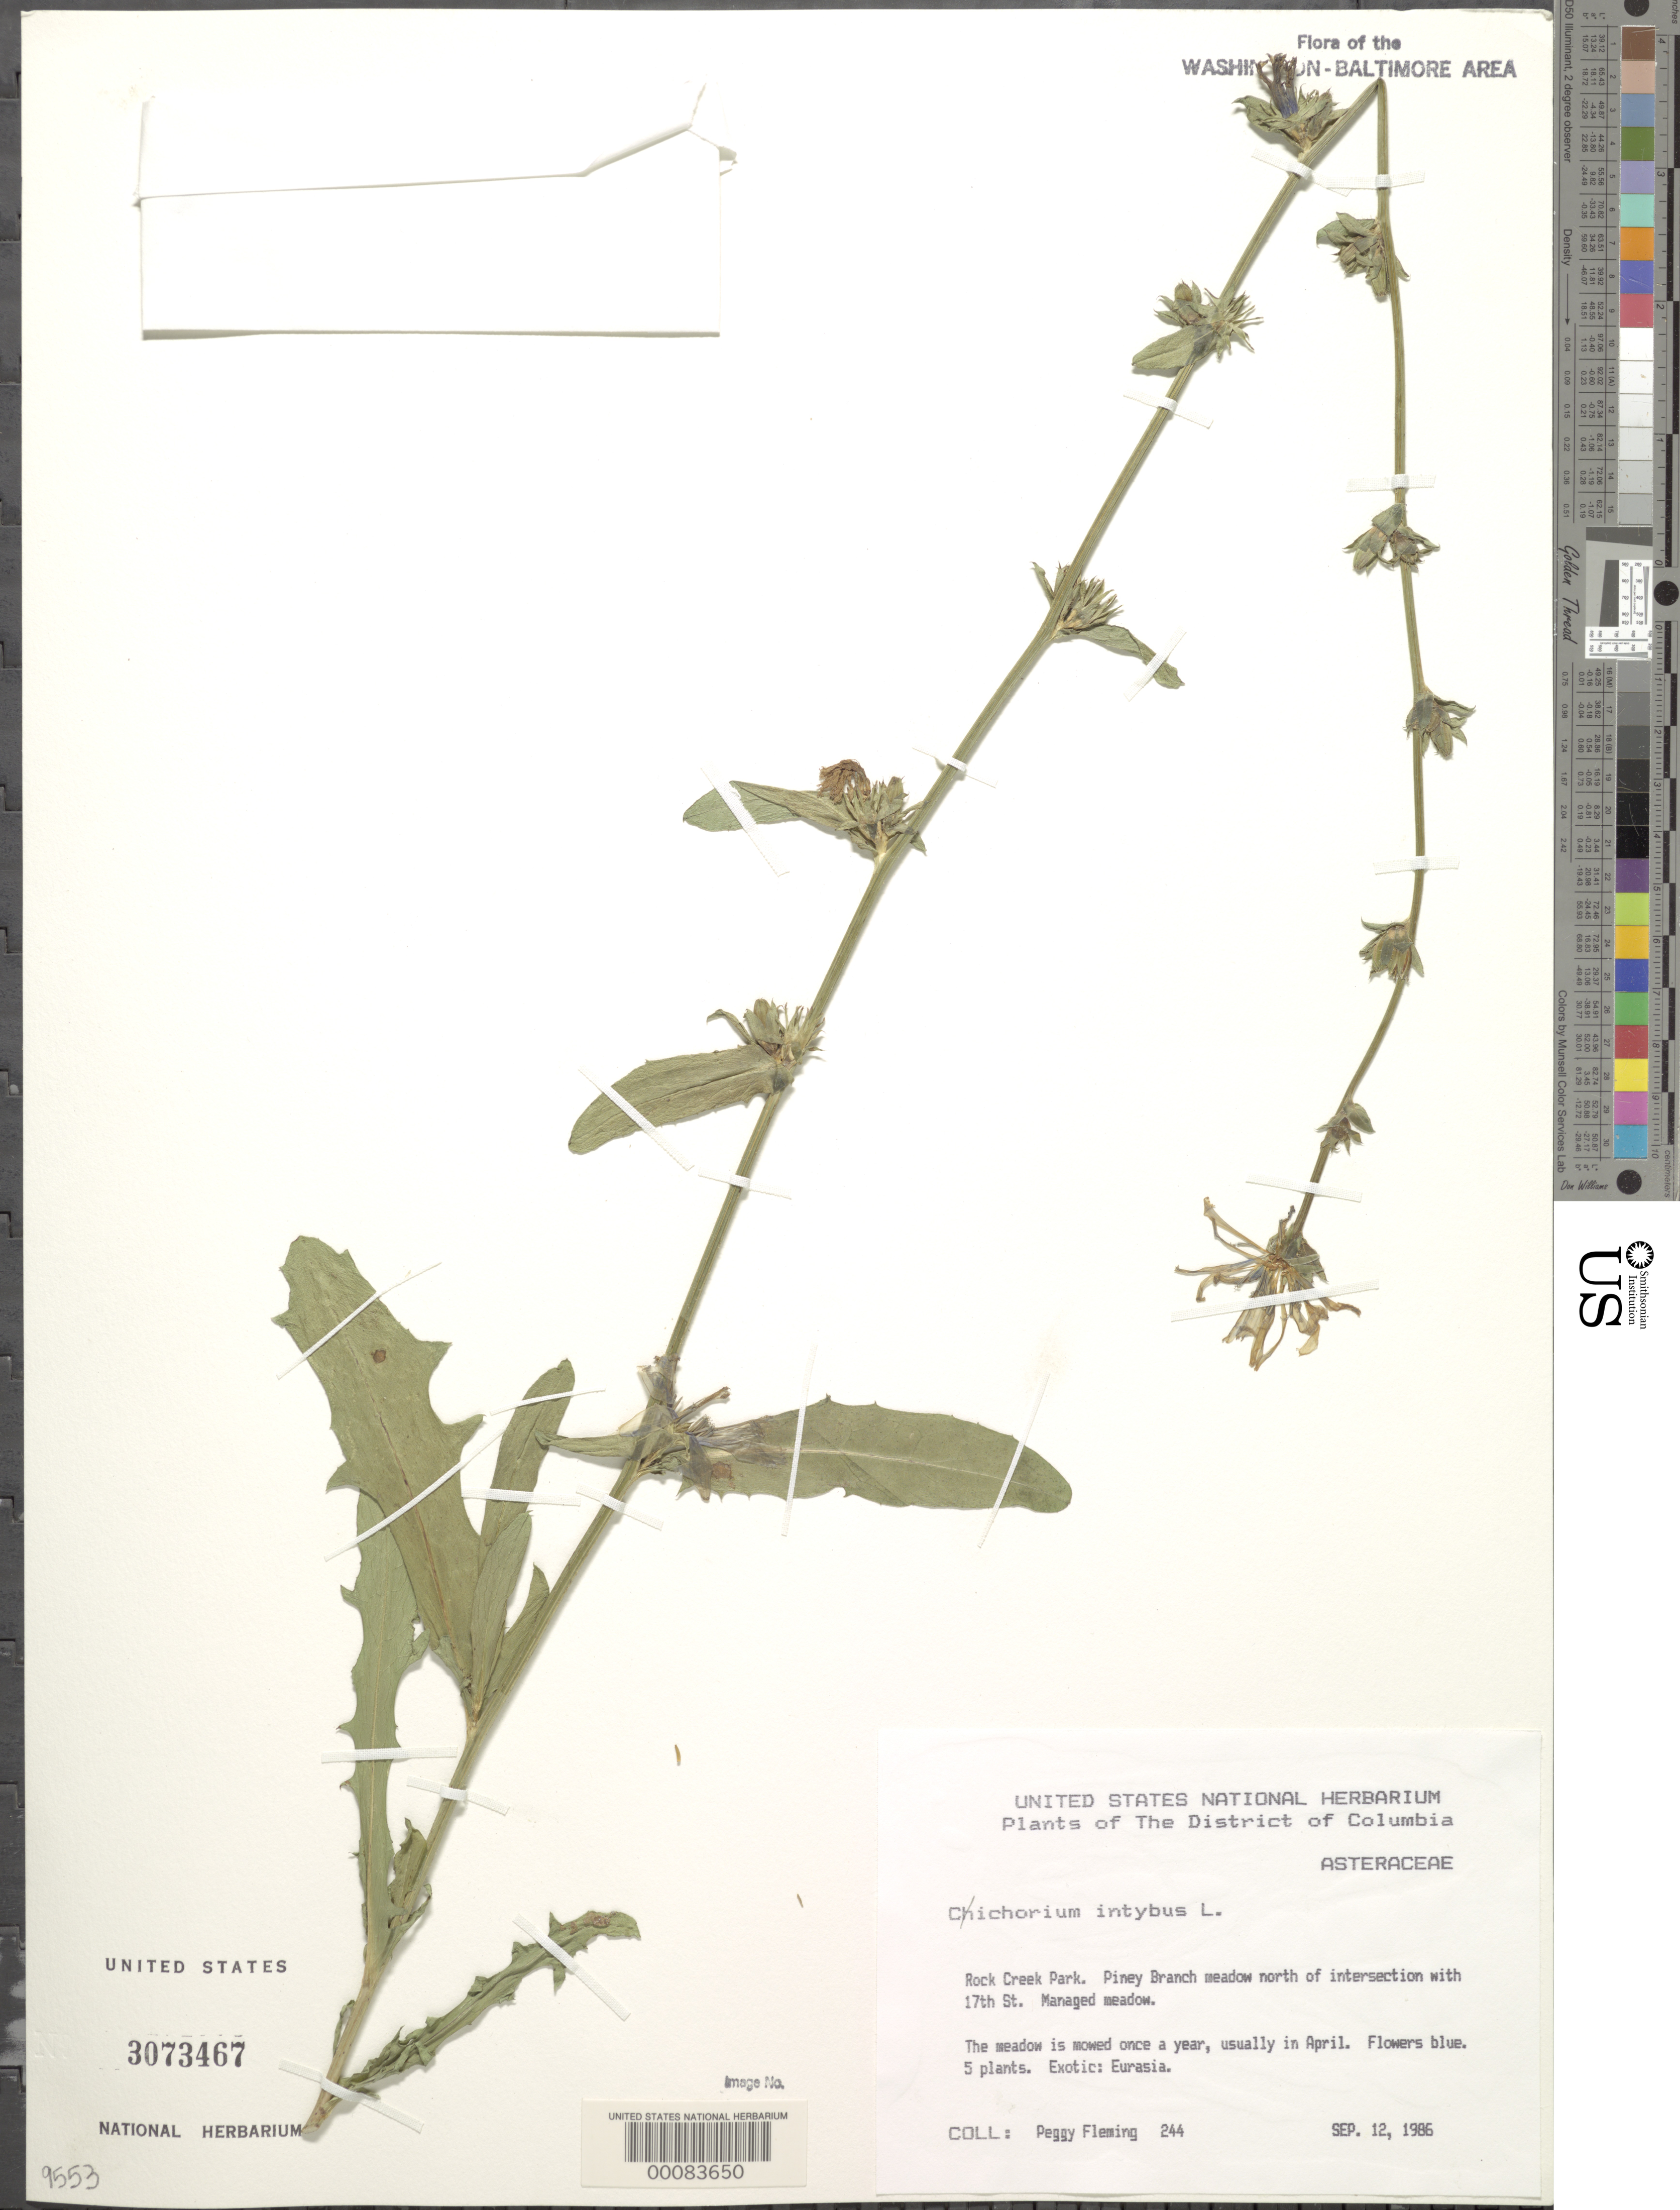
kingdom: Plantae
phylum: Tracheophyta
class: Magnoliopsida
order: Asterales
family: Asteraceae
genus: Cichorium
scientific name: Cichorium intybus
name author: L.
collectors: P. Fleming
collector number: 244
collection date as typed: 12 Sep 1986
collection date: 1986-09-12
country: United States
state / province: District of Columbia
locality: Rock Creek Park. Piney Branch meadow north of intersection with 17th St.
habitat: Managed meadow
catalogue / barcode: US 3073467